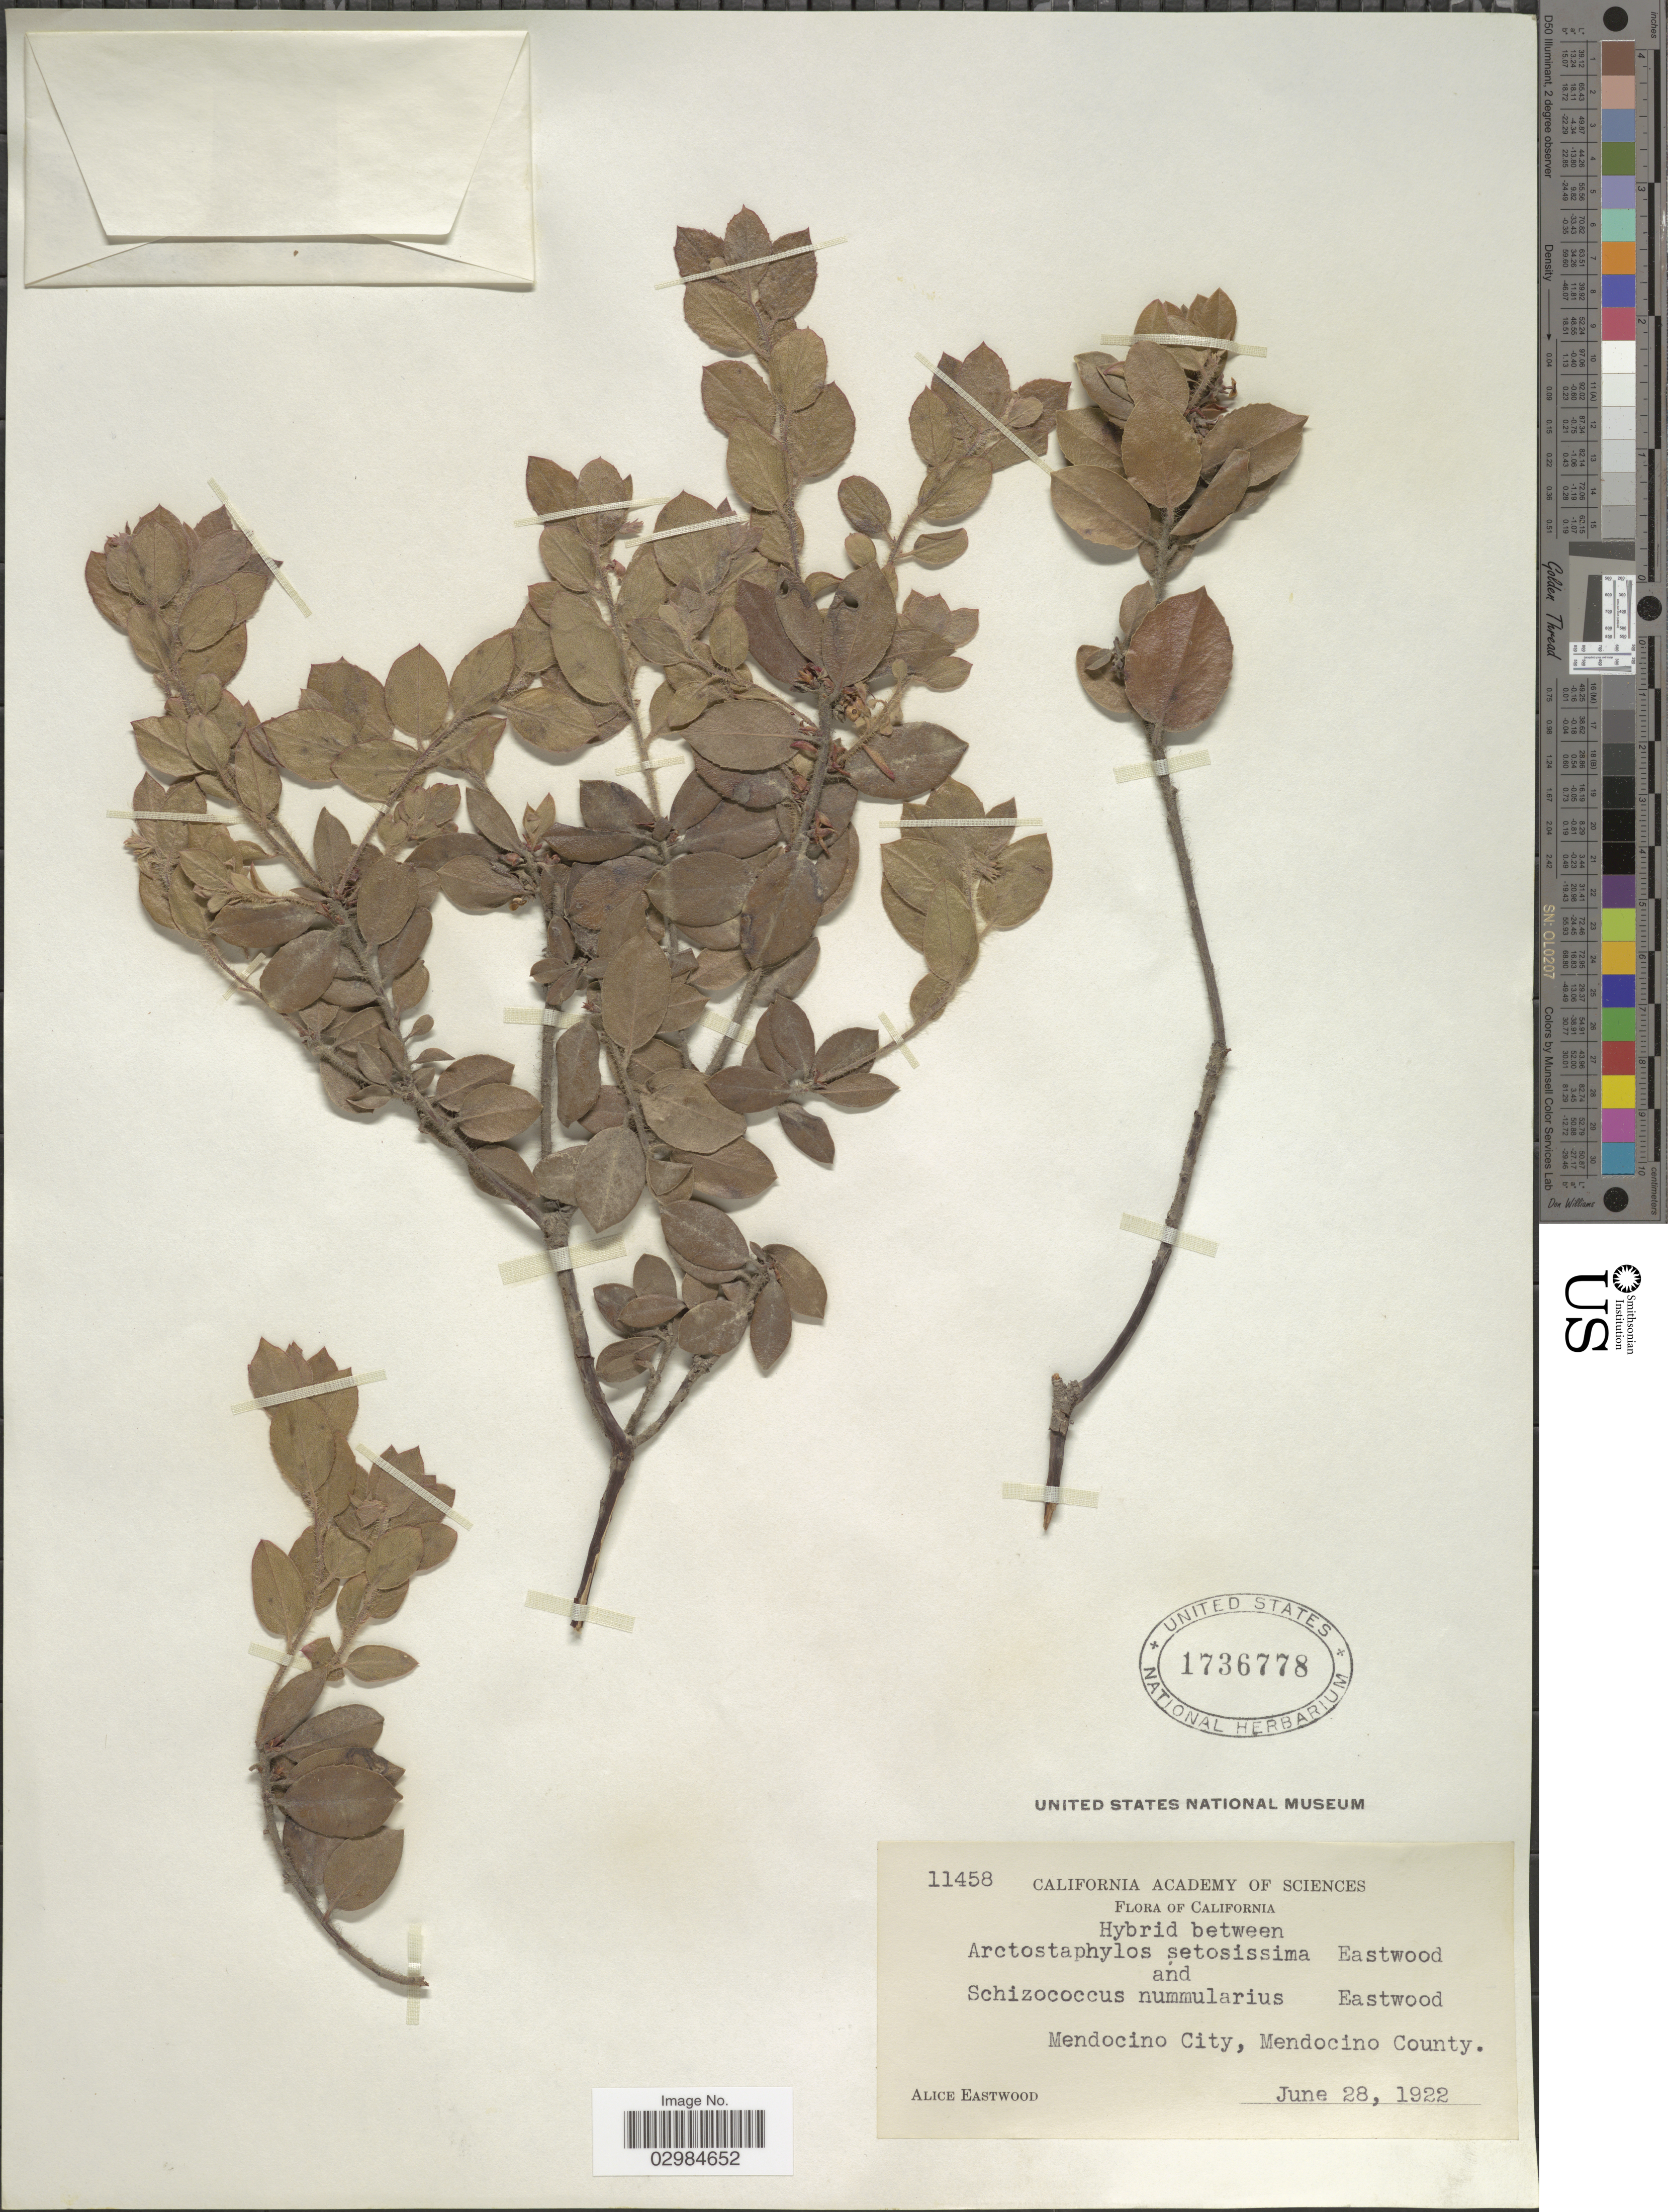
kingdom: Plantae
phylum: Tracheophyta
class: Magnoliopsida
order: Ericales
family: Ericaceae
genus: Arctostaphylos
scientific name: Arctostaphylos setosissima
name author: Eastw.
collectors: A. Eastwood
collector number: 11458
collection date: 1922-06-28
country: United States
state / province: California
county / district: Mendocino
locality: Mendocino City, Mendocino County.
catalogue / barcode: US 1736778